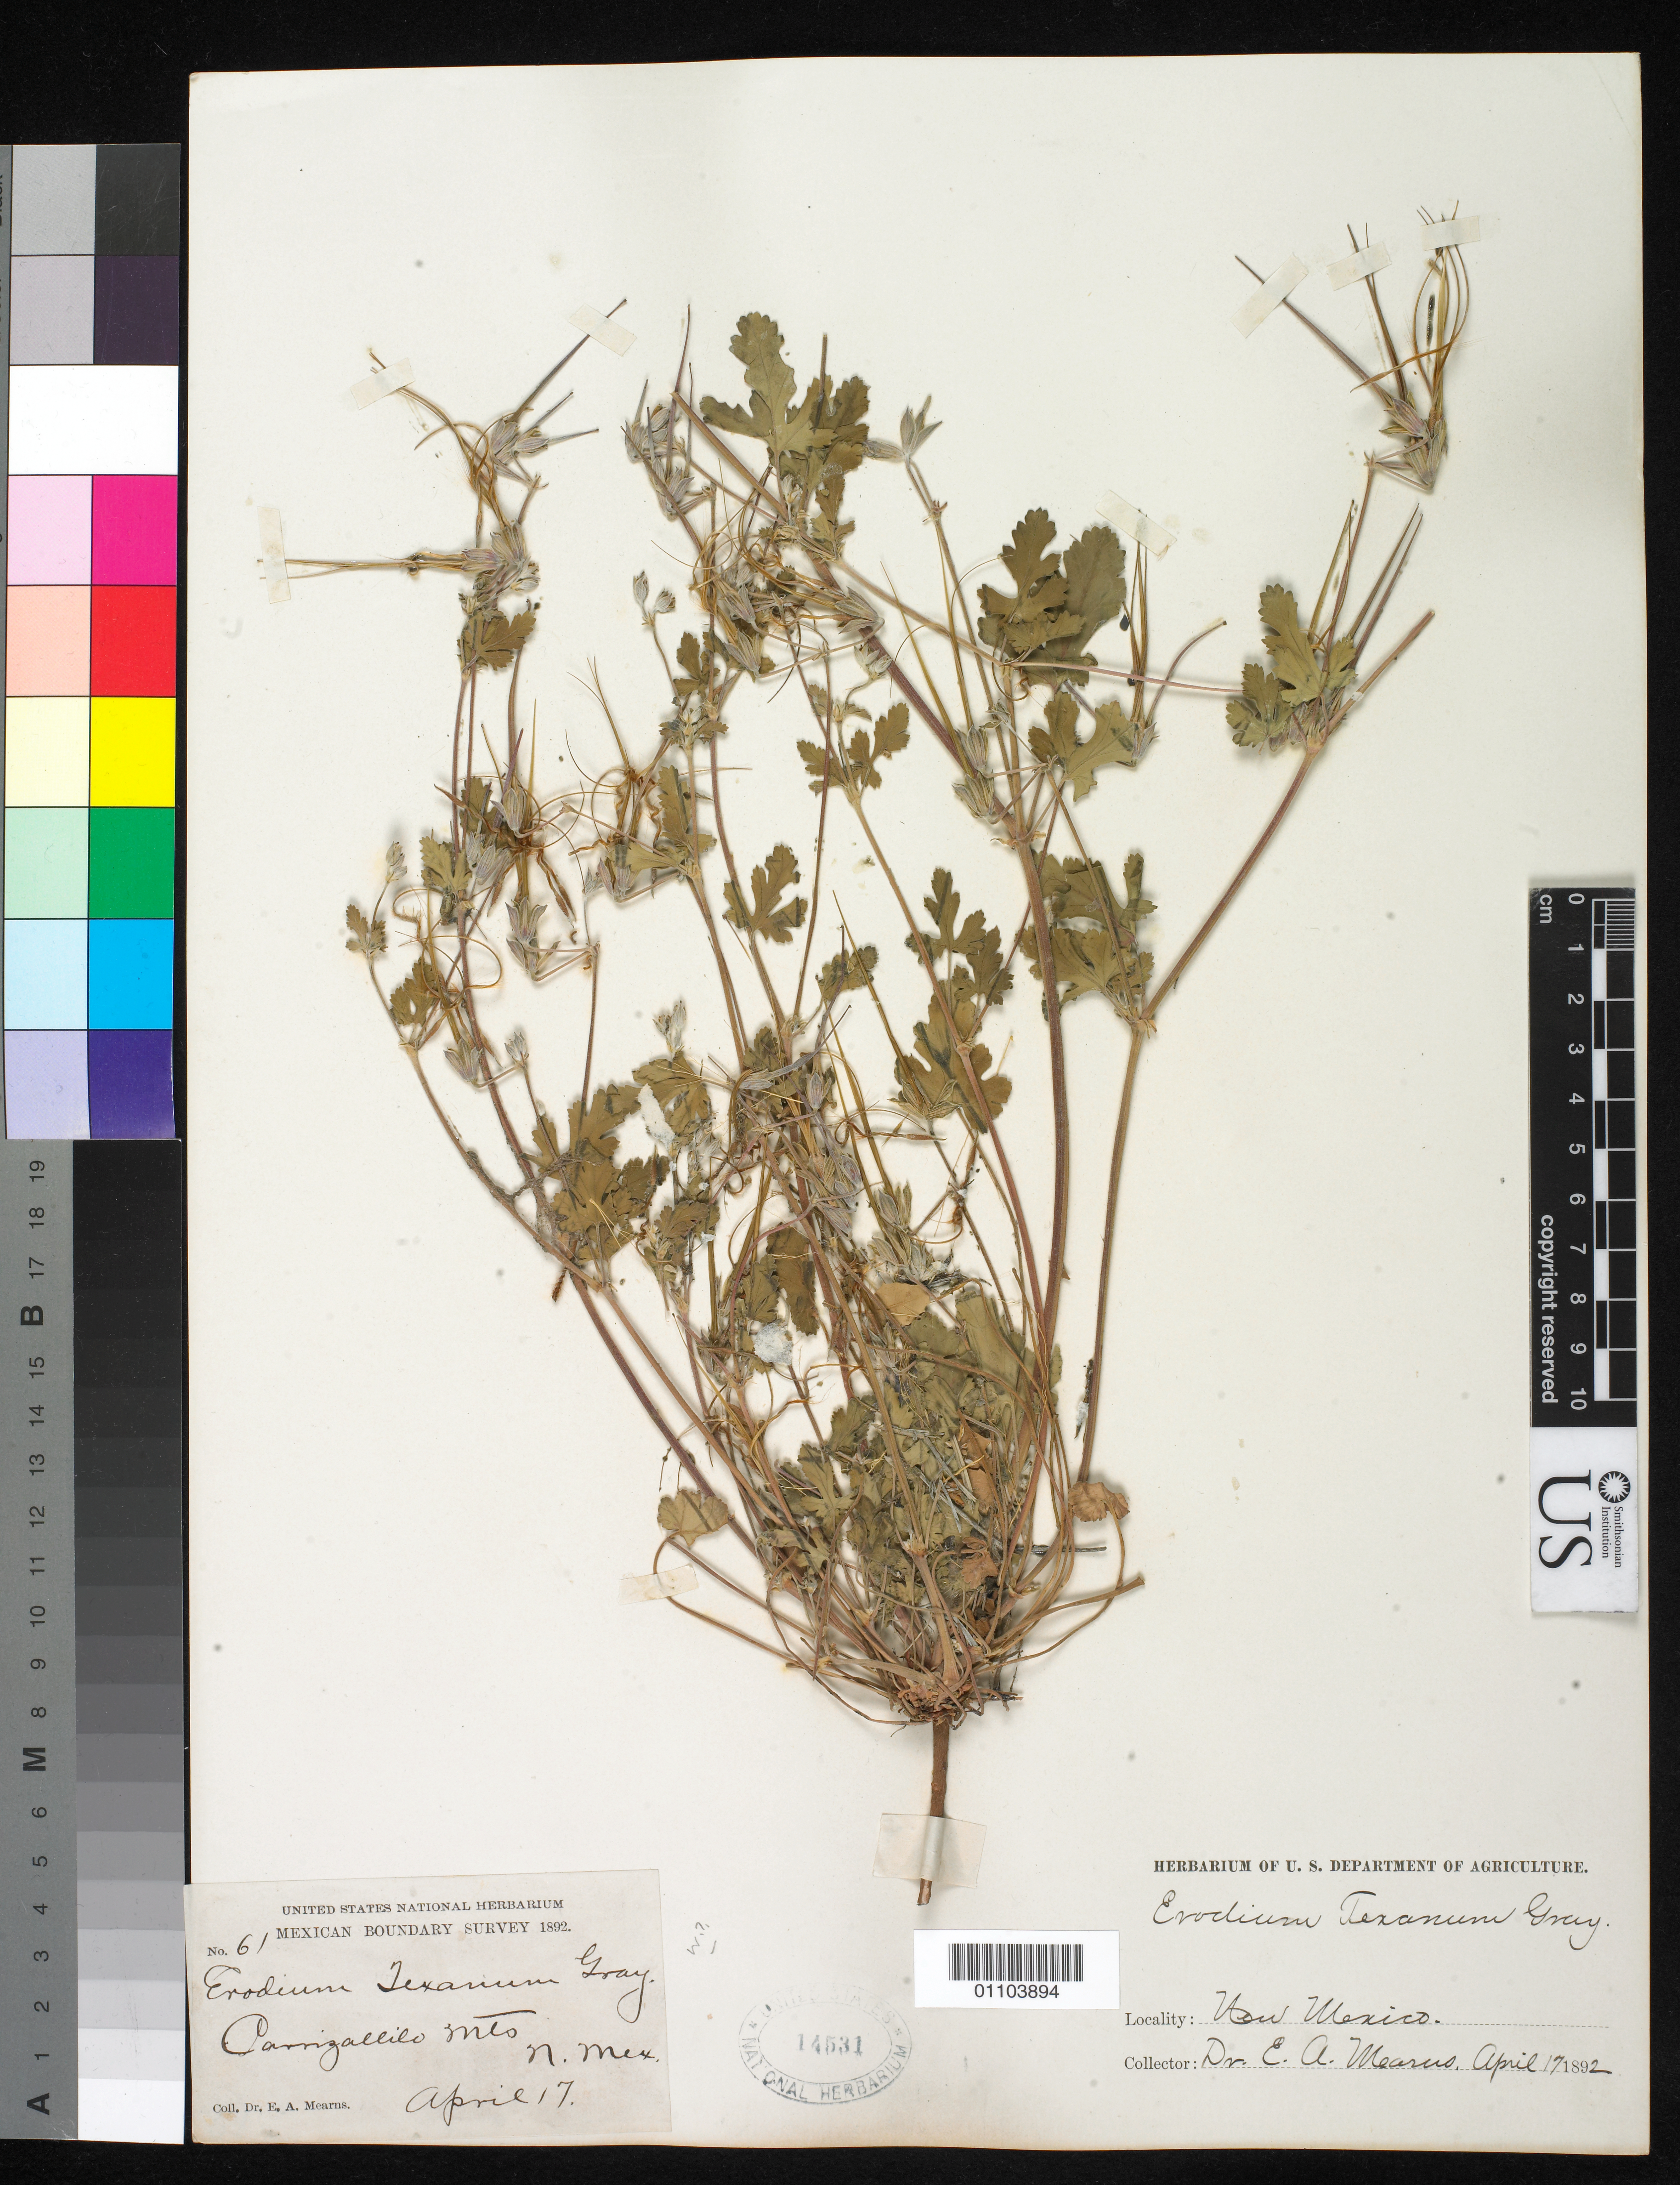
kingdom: Plantae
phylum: Tracheophyta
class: Magnoliopsida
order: Geraniales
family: Geraniaceae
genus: Erodium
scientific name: Erodium texanum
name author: A. Gray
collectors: E. A. Mearns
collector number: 61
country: United States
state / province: New Mexico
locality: Carrizalillo (Carriallilo) Mts.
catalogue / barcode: US 14531